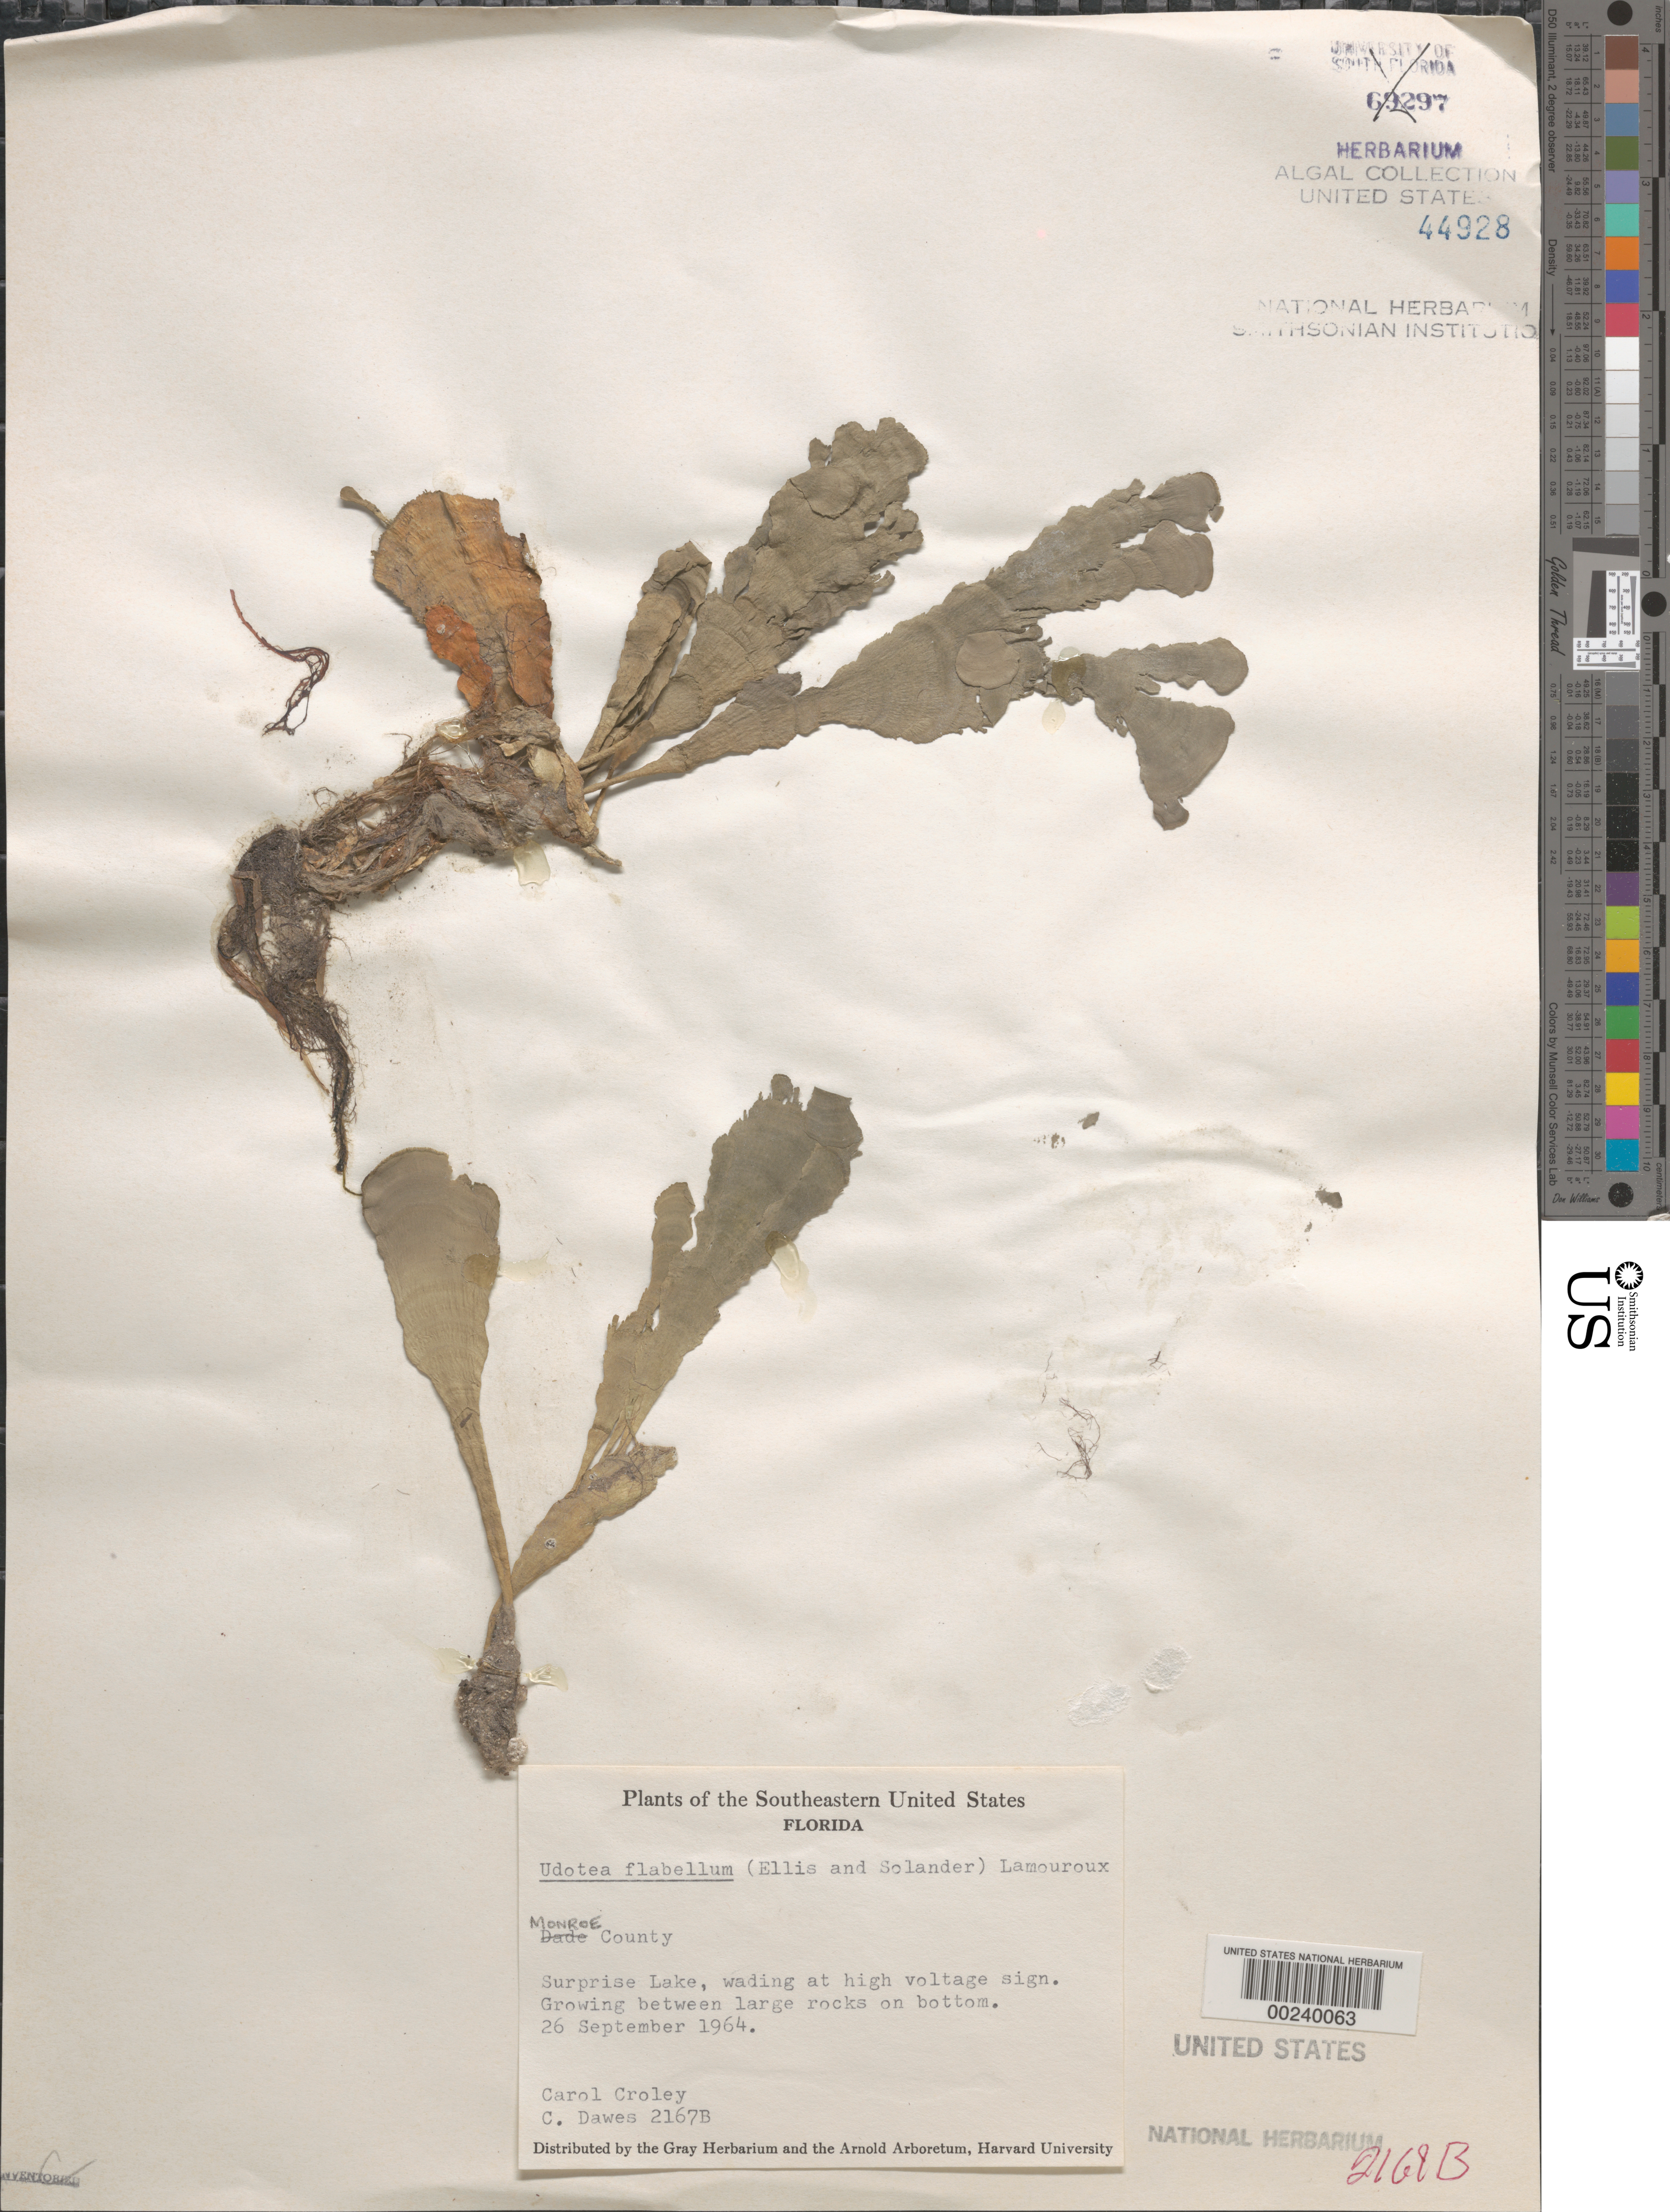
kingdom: Plantae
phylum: Chlorophyta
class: Ulvophyceae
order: Bryopsidales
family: Udoteaceae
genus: Udotea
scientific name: Udotea flabellum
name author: (J. Ellis & Sol.) M. Howe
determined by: Dawes, C. J.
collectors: F. C. Croley & C. Dawes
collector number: Cjd 2167b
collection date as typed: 26 Sep 1964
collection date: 1964-09-26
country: United States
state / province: Florida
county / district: Monroe County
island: Key Largo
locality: Lake Surprise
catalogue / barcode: US 44928